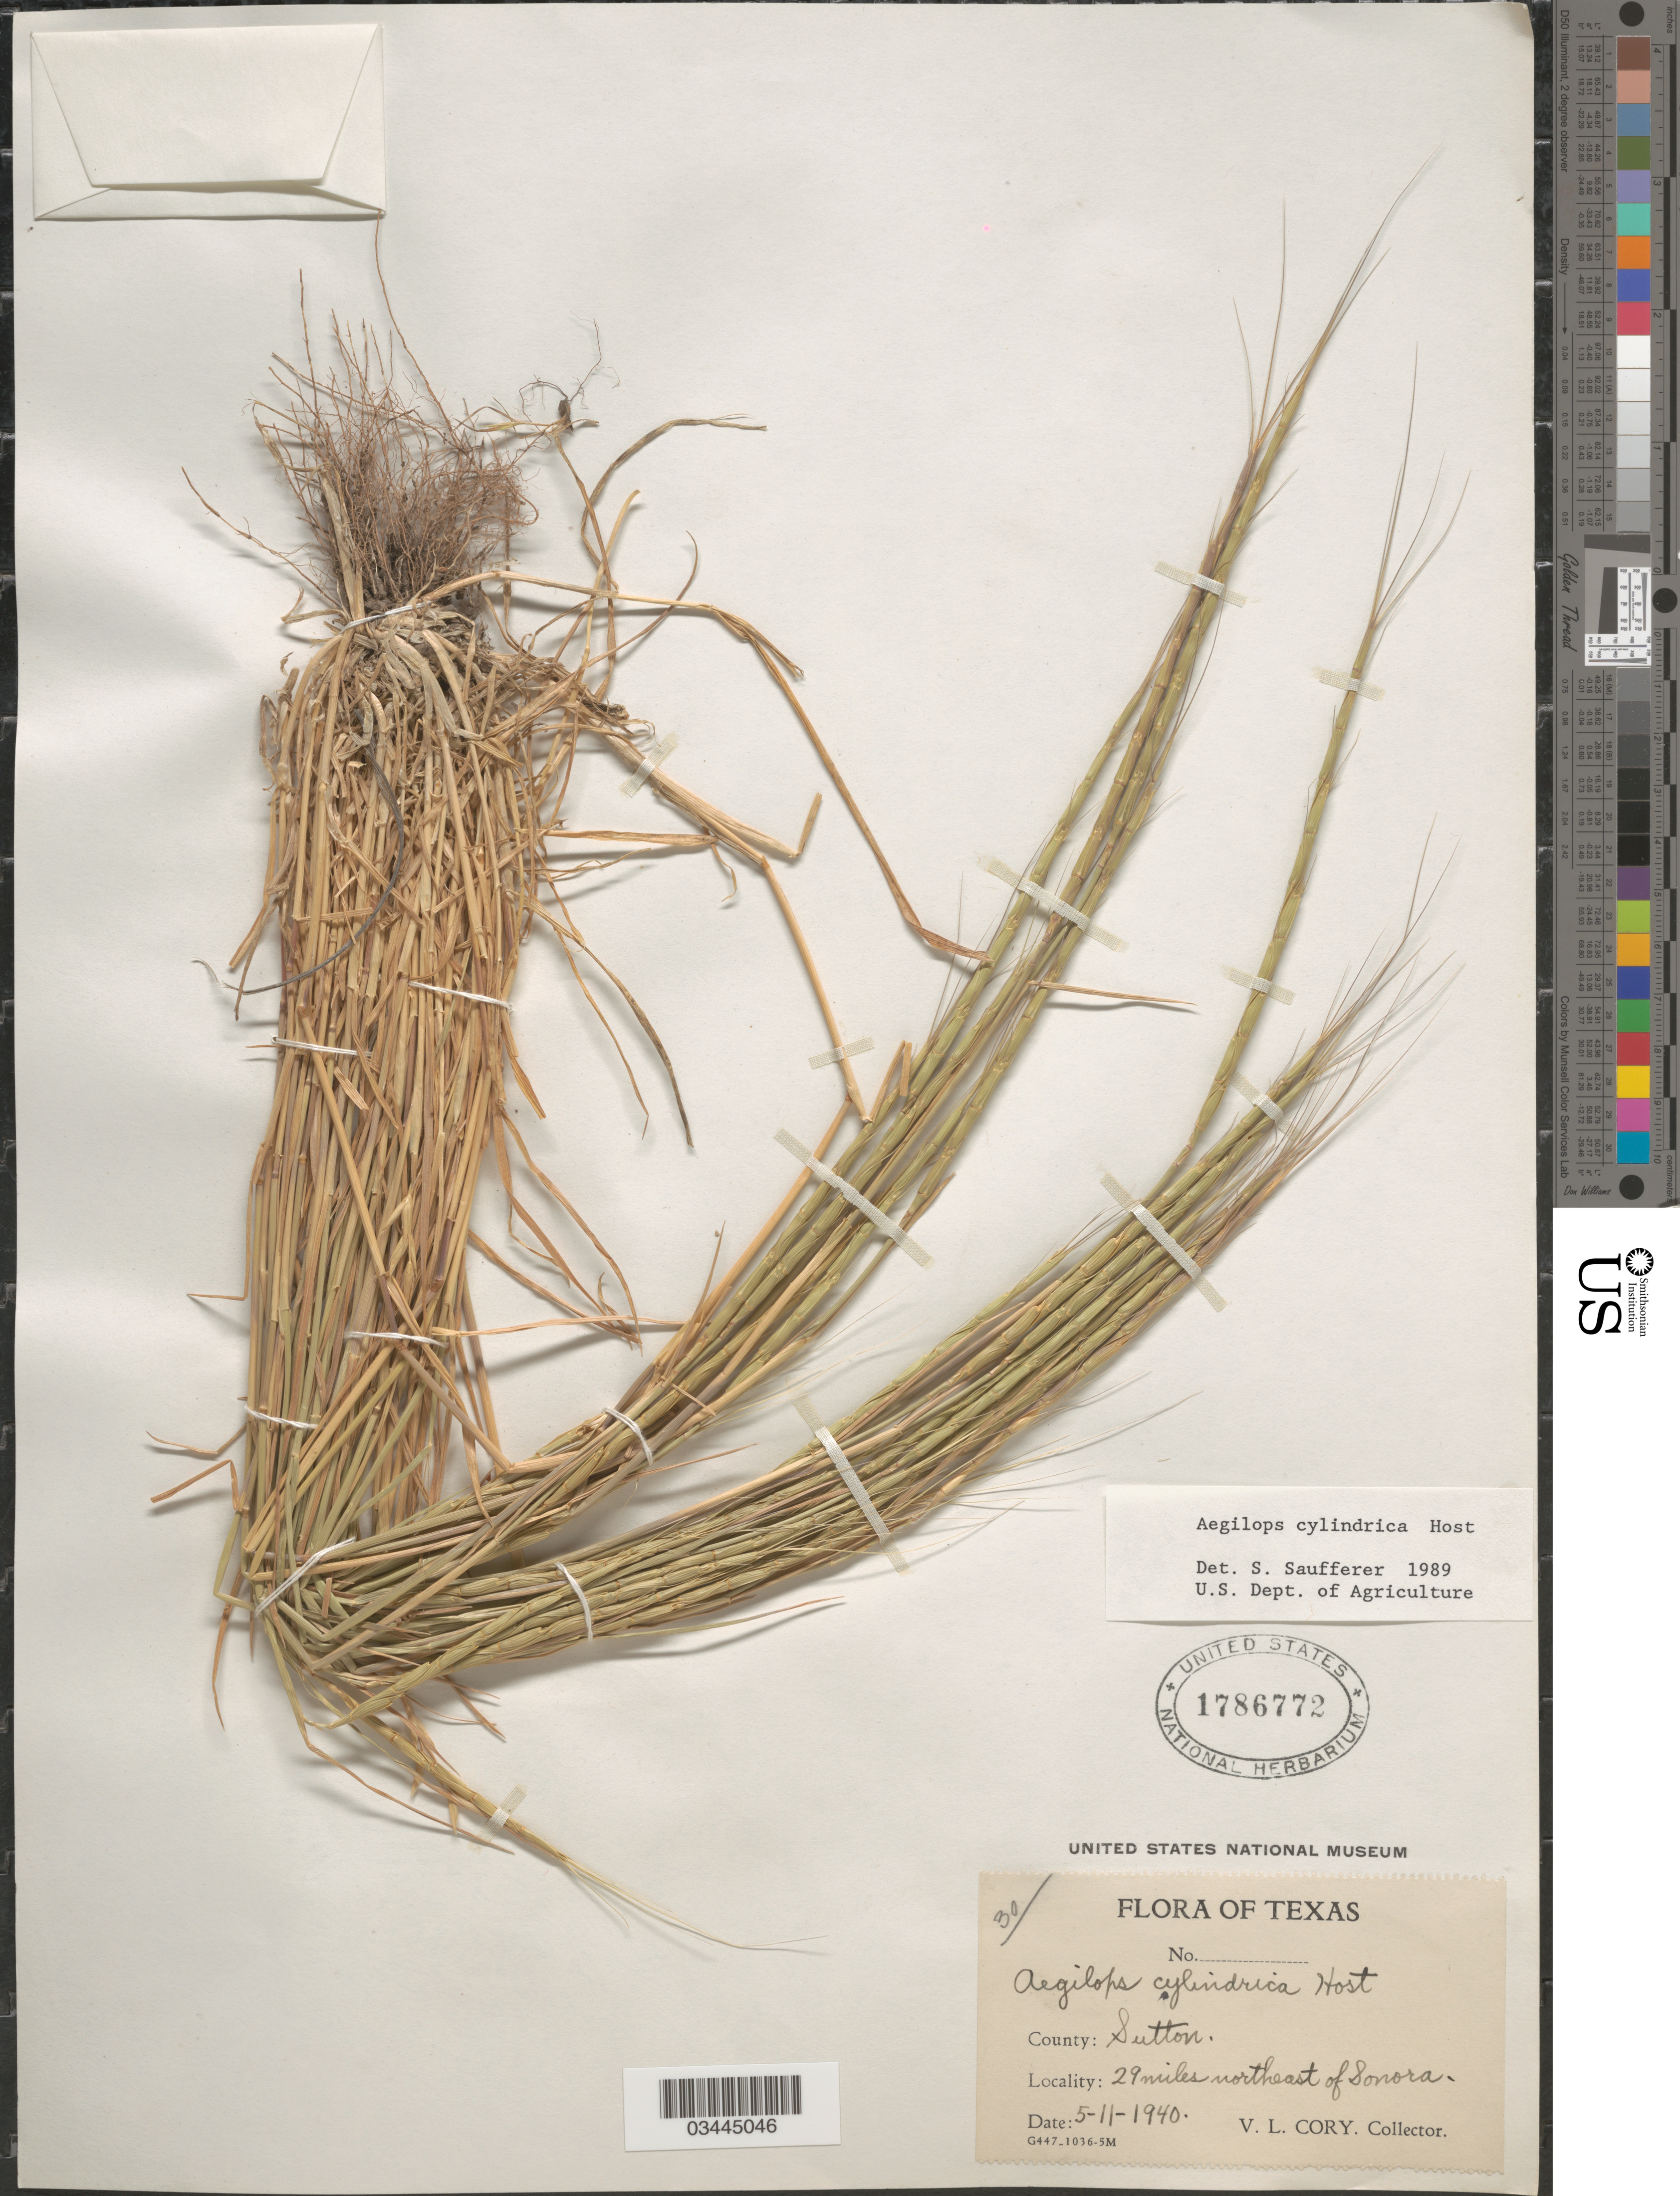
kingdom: Plantae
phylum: Tracheophyta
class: Liliopsida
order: Poales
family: Poaceae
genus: Aegilops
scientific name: Aegilops cylindrica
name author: Host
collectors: V. Cory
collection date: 1940-05-11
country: United States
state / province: Texas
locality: County: Sutton. 29 miles northeast of Sonora.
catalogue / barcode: US 1786772